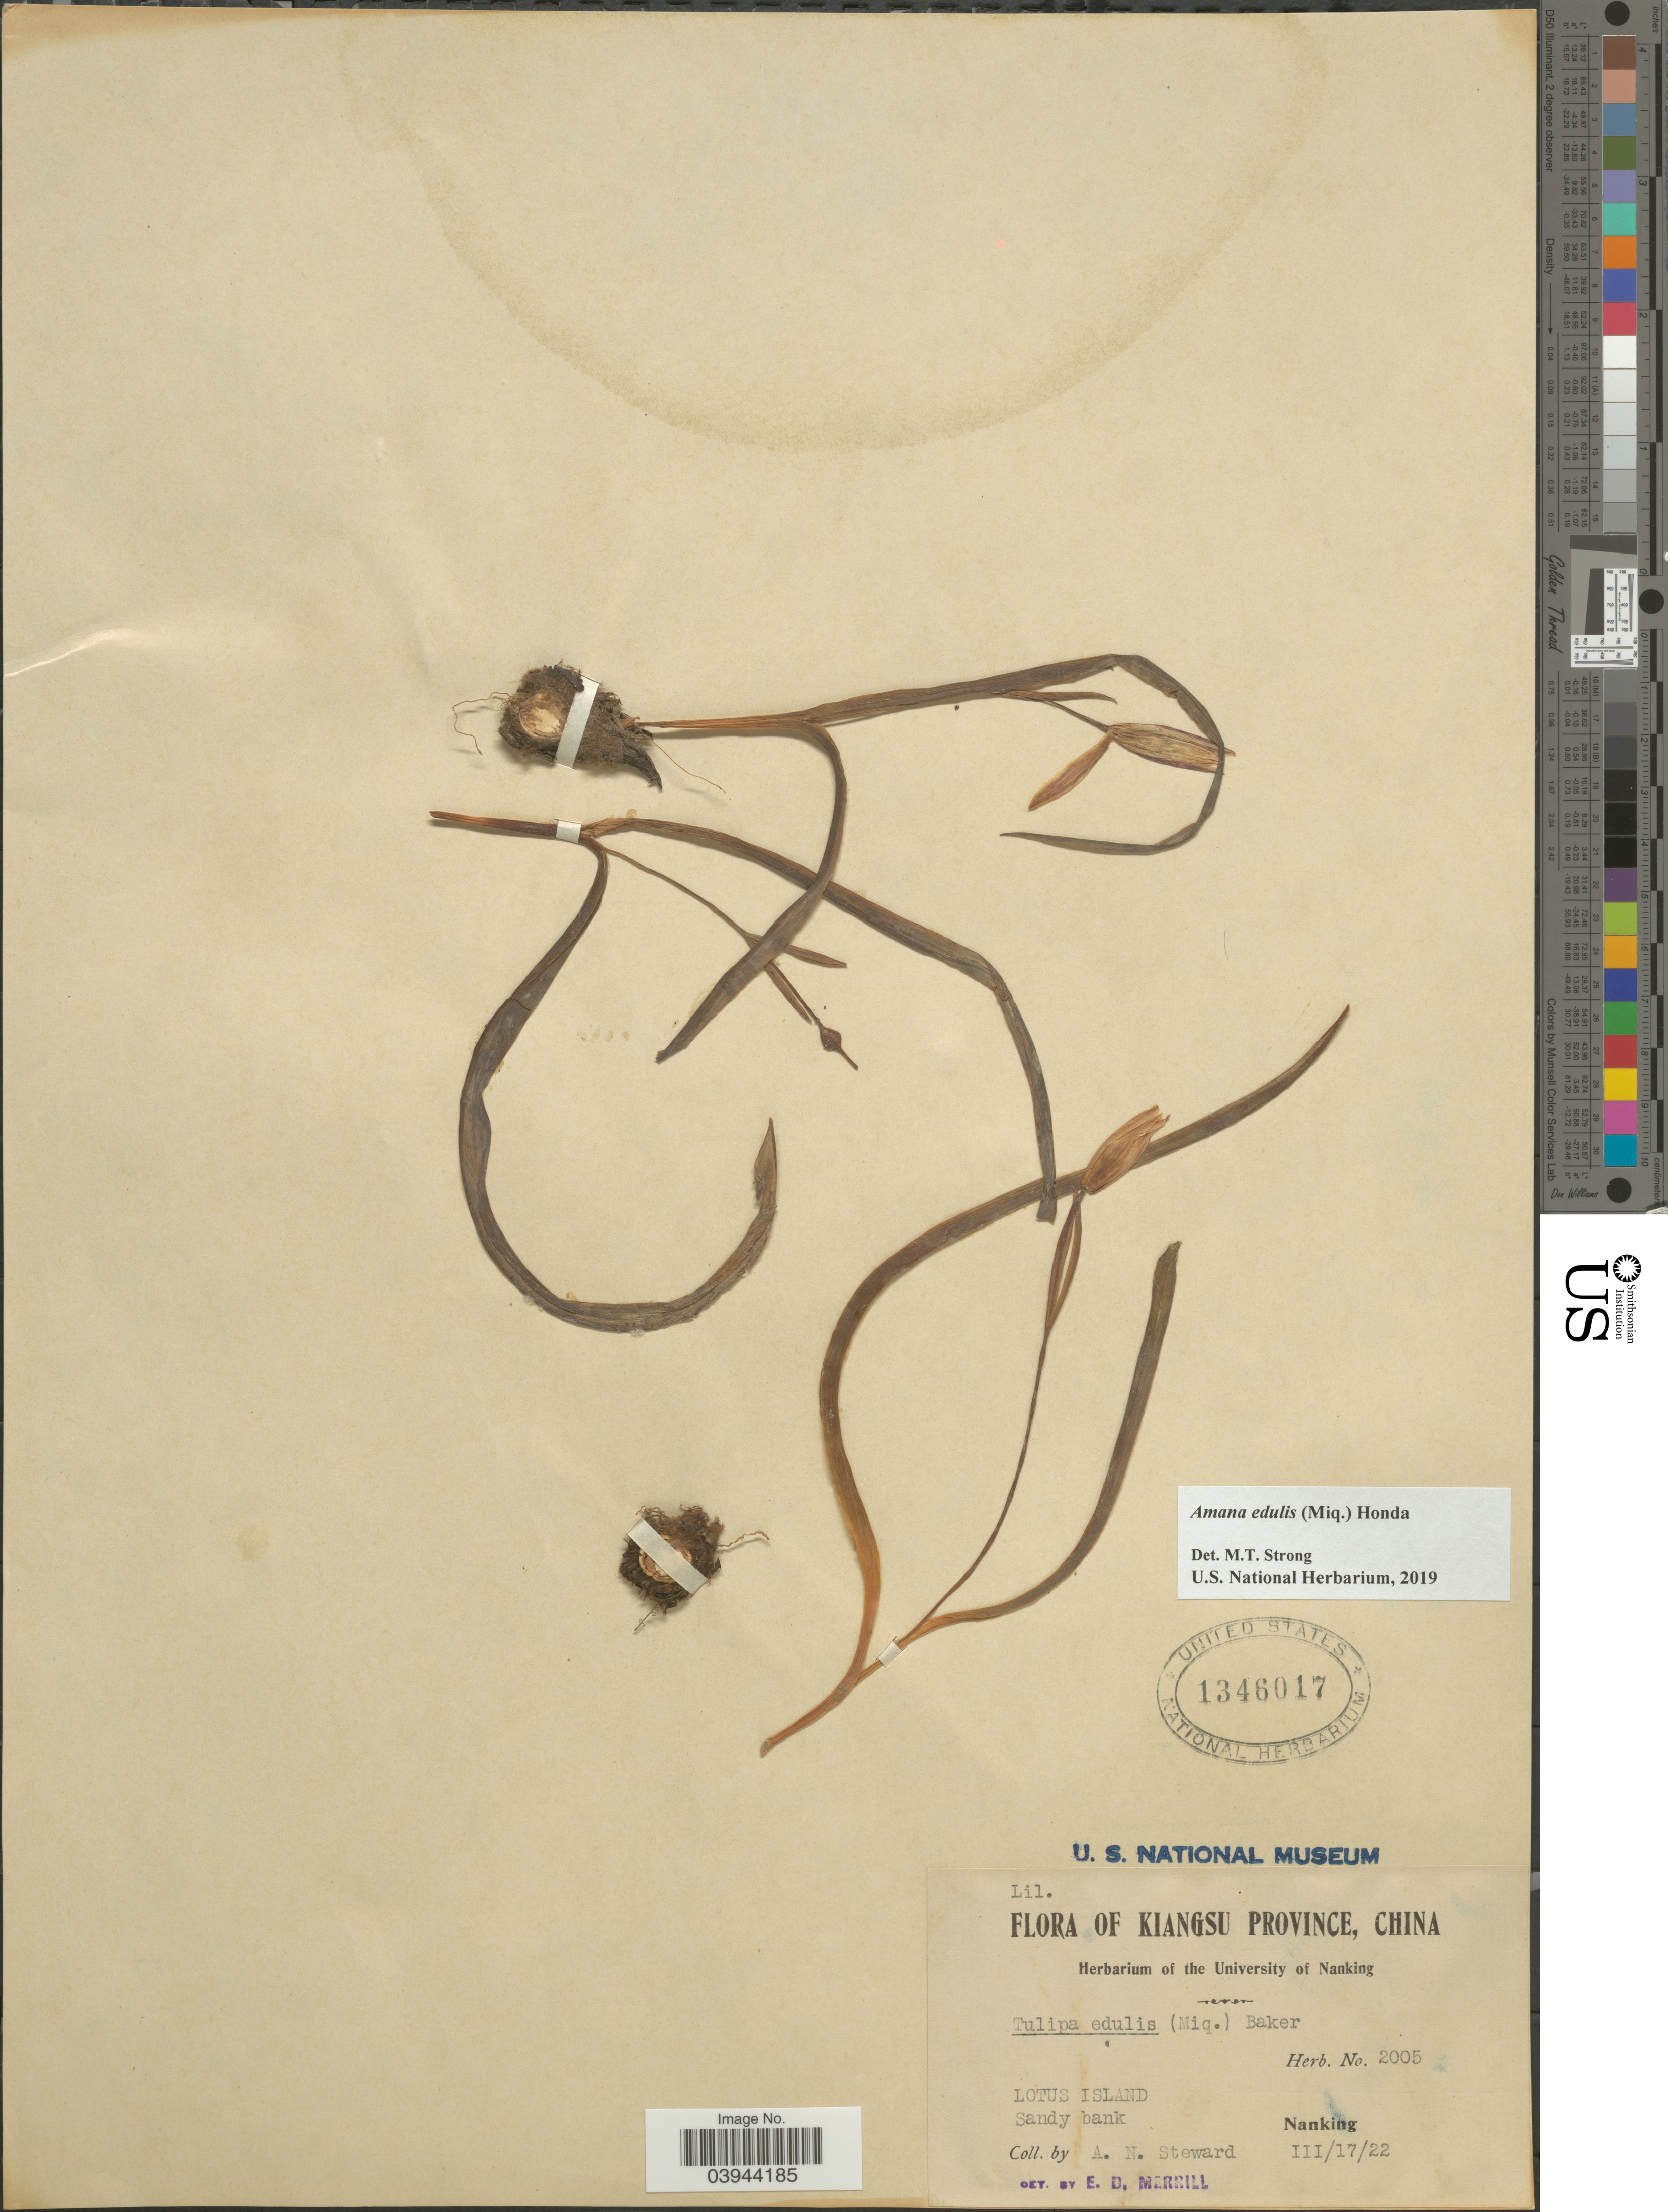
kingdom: Plantae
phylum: Tracheophyta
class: Liliopsida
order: Liliales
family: Liliaceae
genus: Amana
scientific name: Amana edulis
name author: (Miq.) Honda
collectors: A. N. Steward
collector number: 2005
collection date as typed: Transcribed d/m/y: 17/3/22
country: China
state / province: Jiangsu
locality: Kiangsu Province. Lotus Island. Nanking.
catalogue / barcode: US 1346017